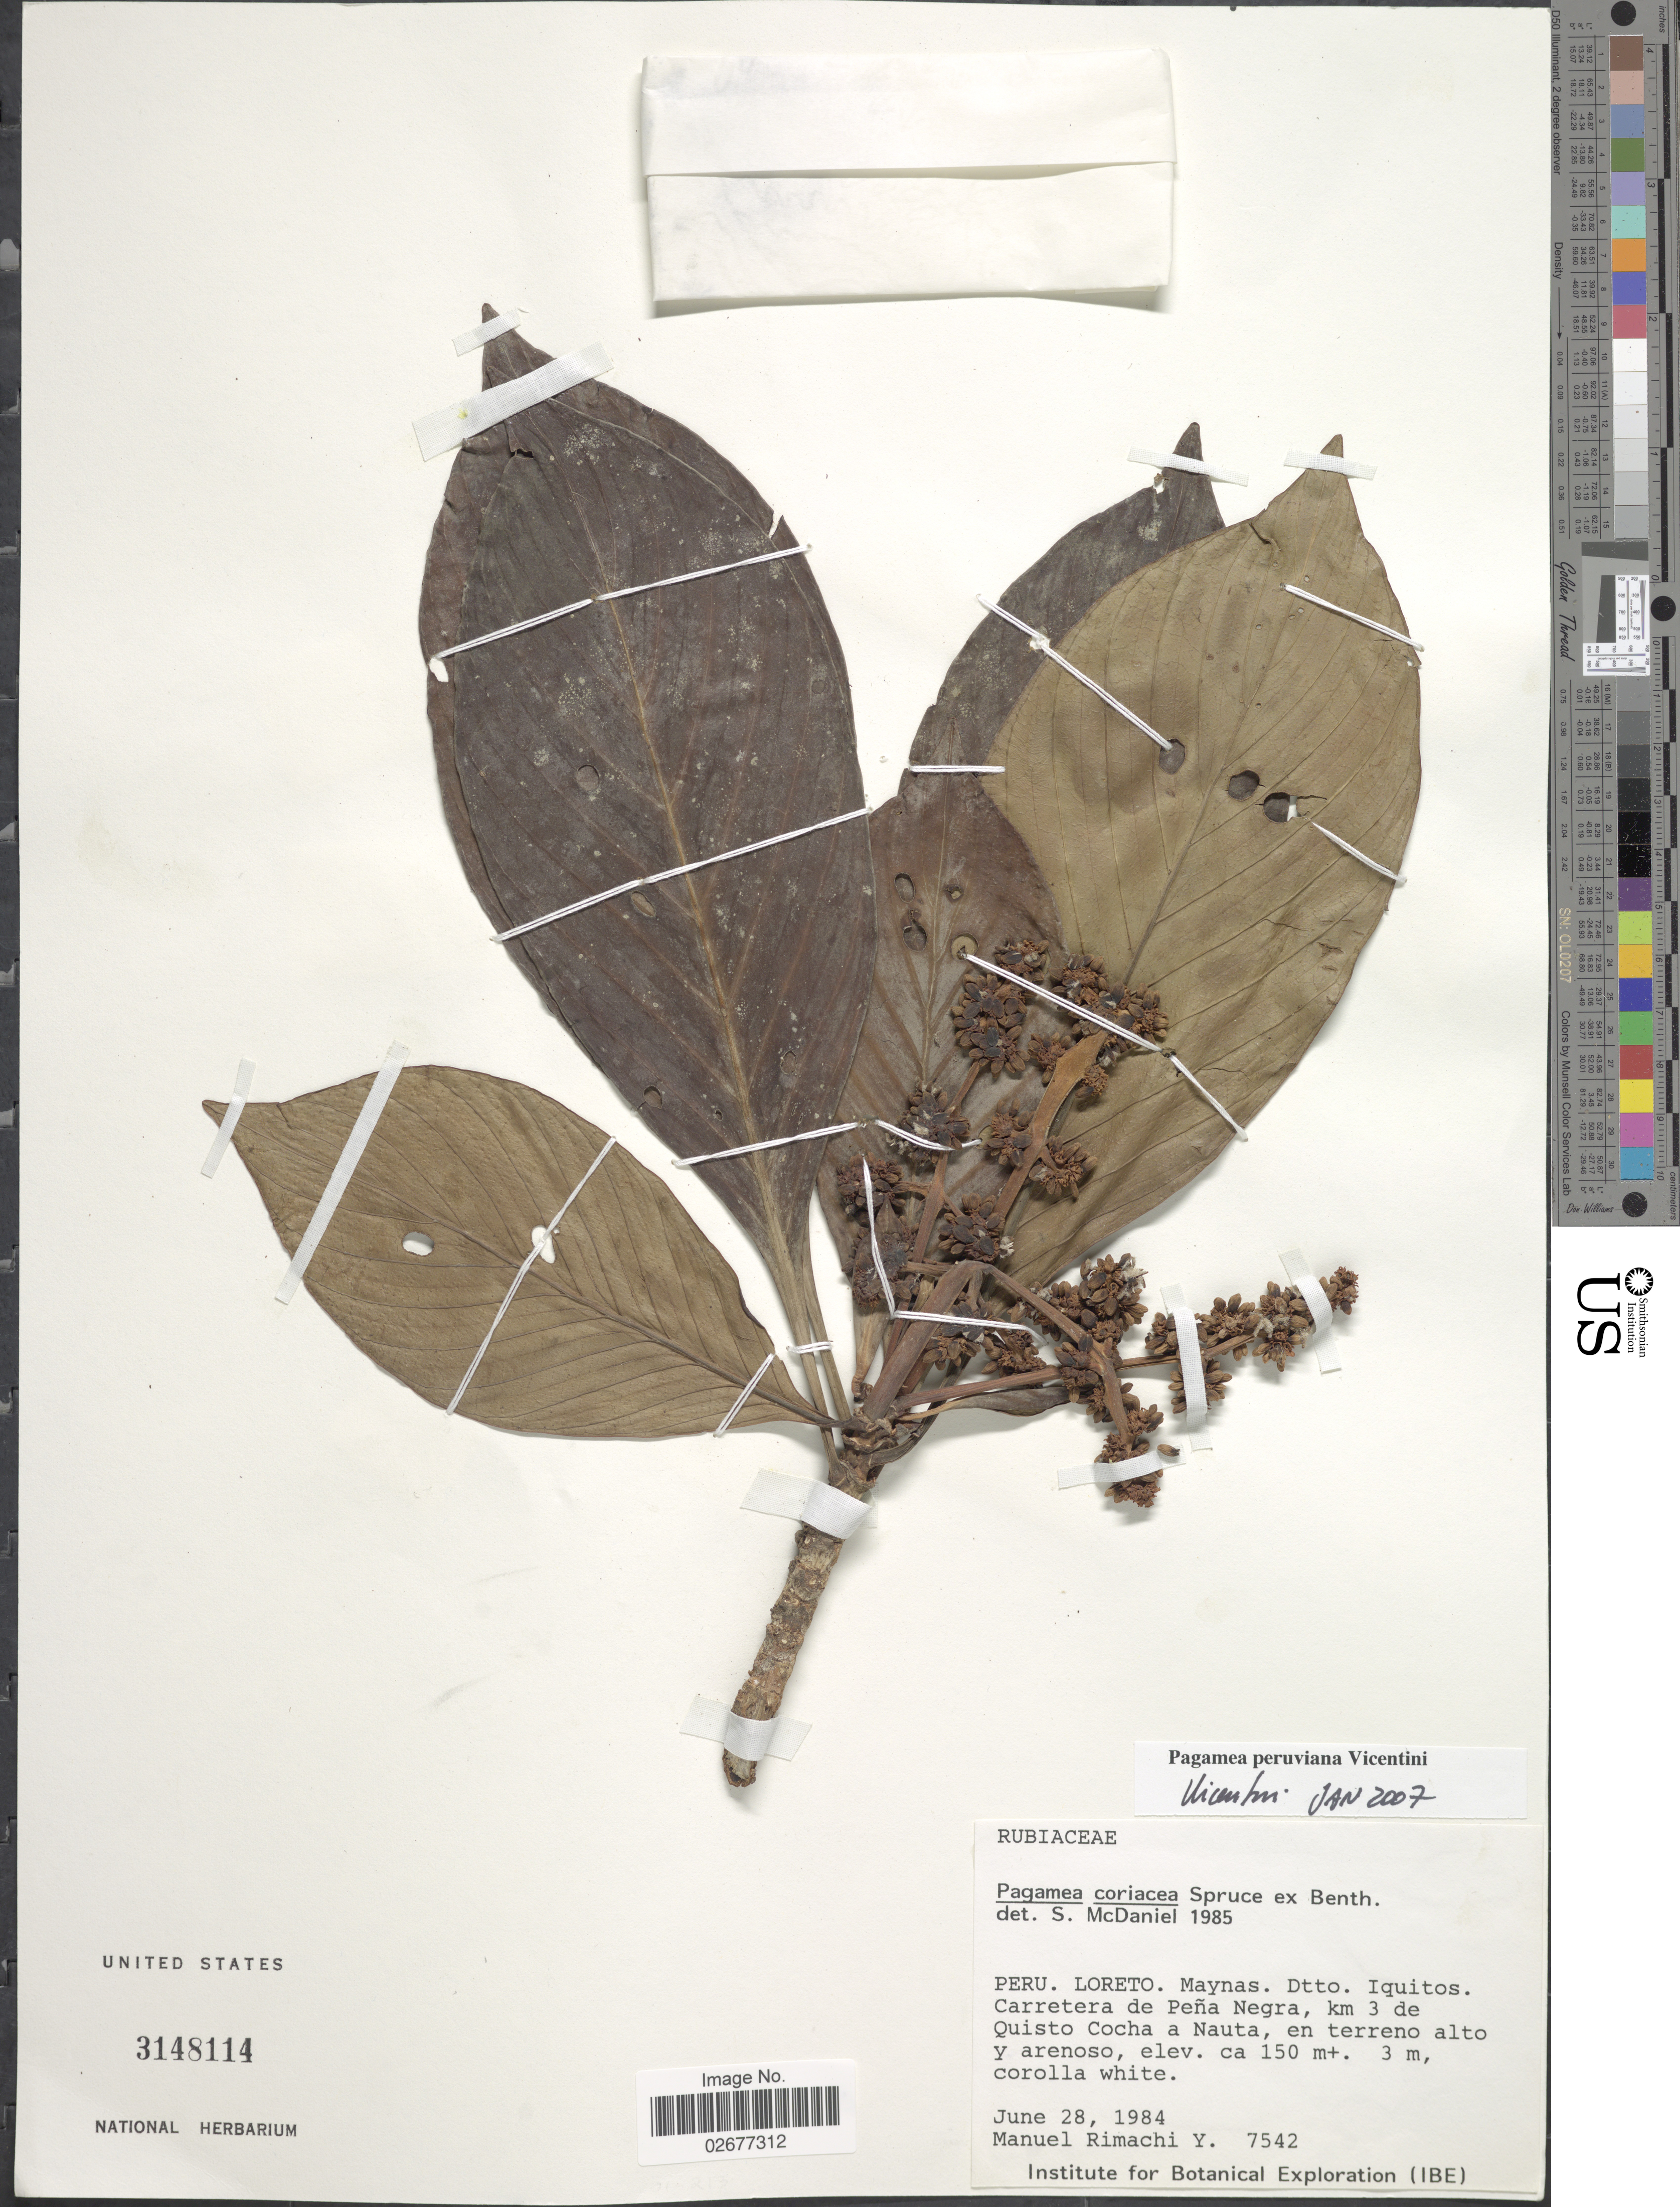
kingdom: Plantae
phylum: Tracheophyta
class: Magnoliopsida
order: Gentianales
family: Rubiaceae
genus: Pagamea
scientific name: Pagamea peruviana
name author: Vicent.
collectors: M. Rimachi Y.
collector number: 7542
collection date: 1984-06-28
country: Peru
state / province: Loreto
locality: Peru, Loreto, Maynas, Dtto. Iquitos, Carretera de Pena Negra, km 3 de Quisto Cocha a Nauta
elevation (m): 150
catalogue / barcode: US 3148114